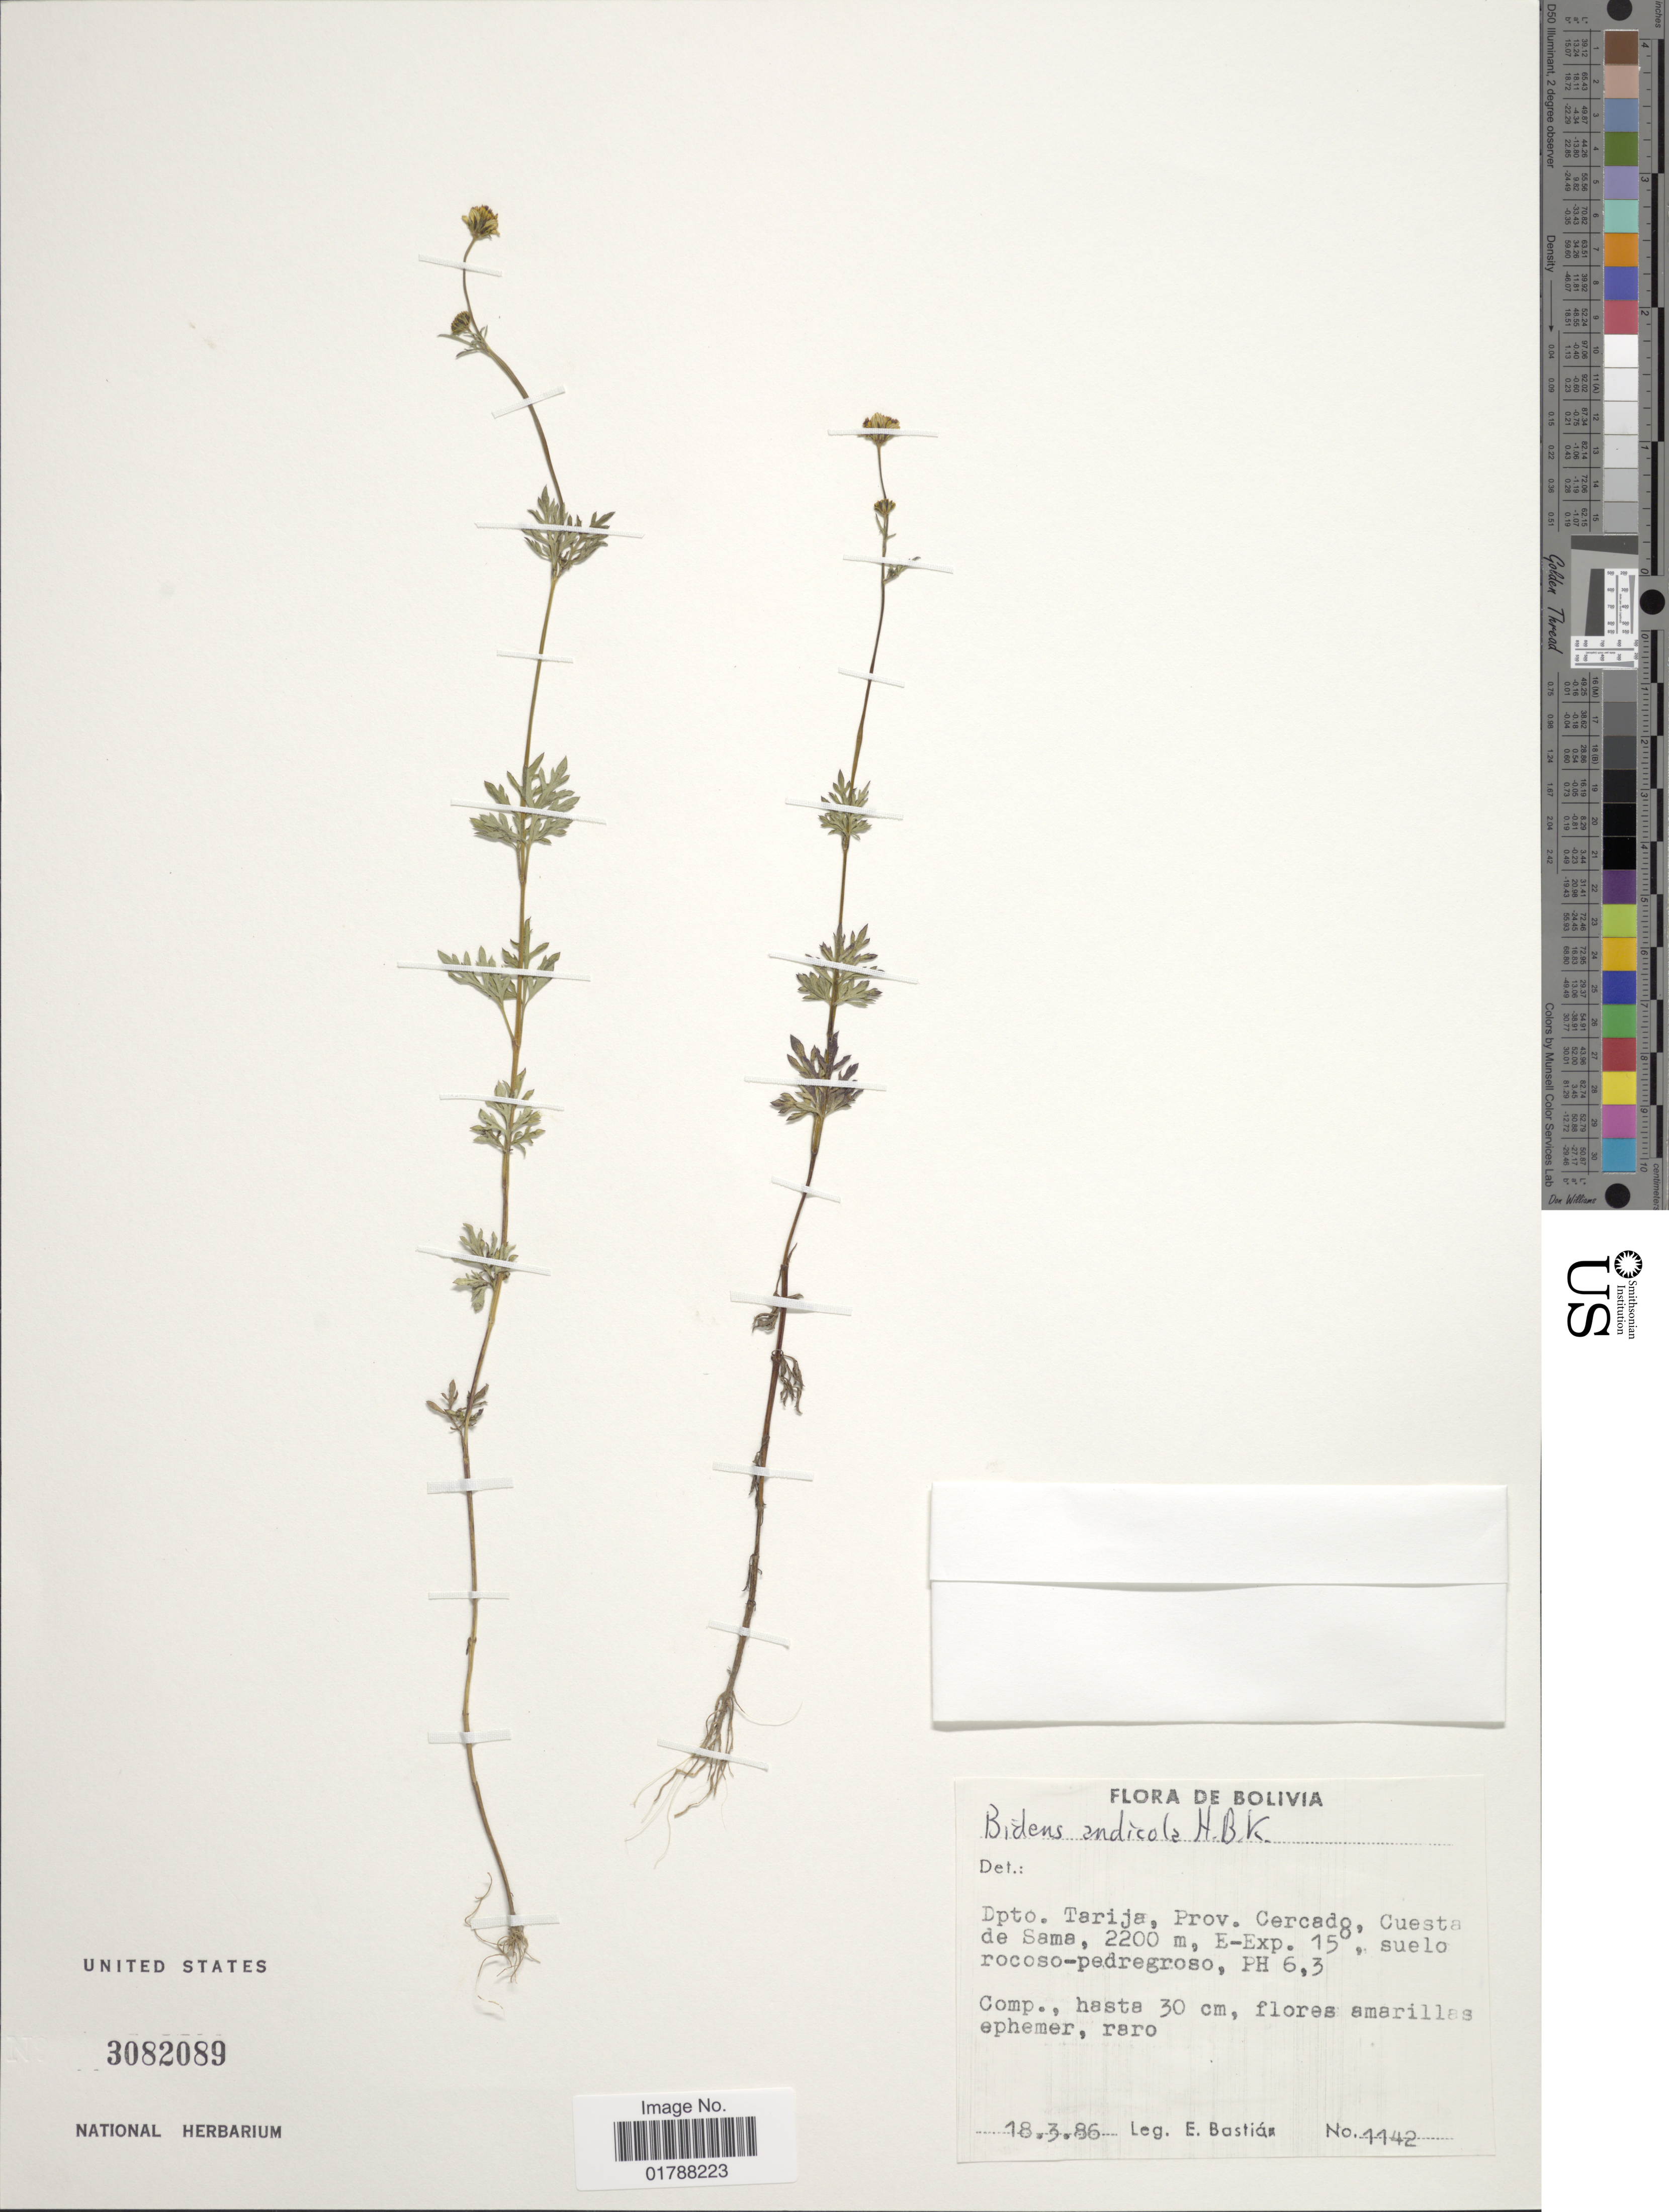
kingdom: Plantae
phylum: Tracheophyta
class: Magnoliopsida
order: Asterales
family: Asteraceae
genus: Bidens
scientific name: Bidens andicola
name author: Kunth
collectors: E. Bastian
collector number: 1142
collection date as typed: Transcribed d/m/y: 18/3/86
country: Bolivia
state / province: Tarija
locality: Prov. Cercado, Cuesta de Sama, E. Exp. 15°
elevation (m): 2200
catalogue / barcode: US 3082089